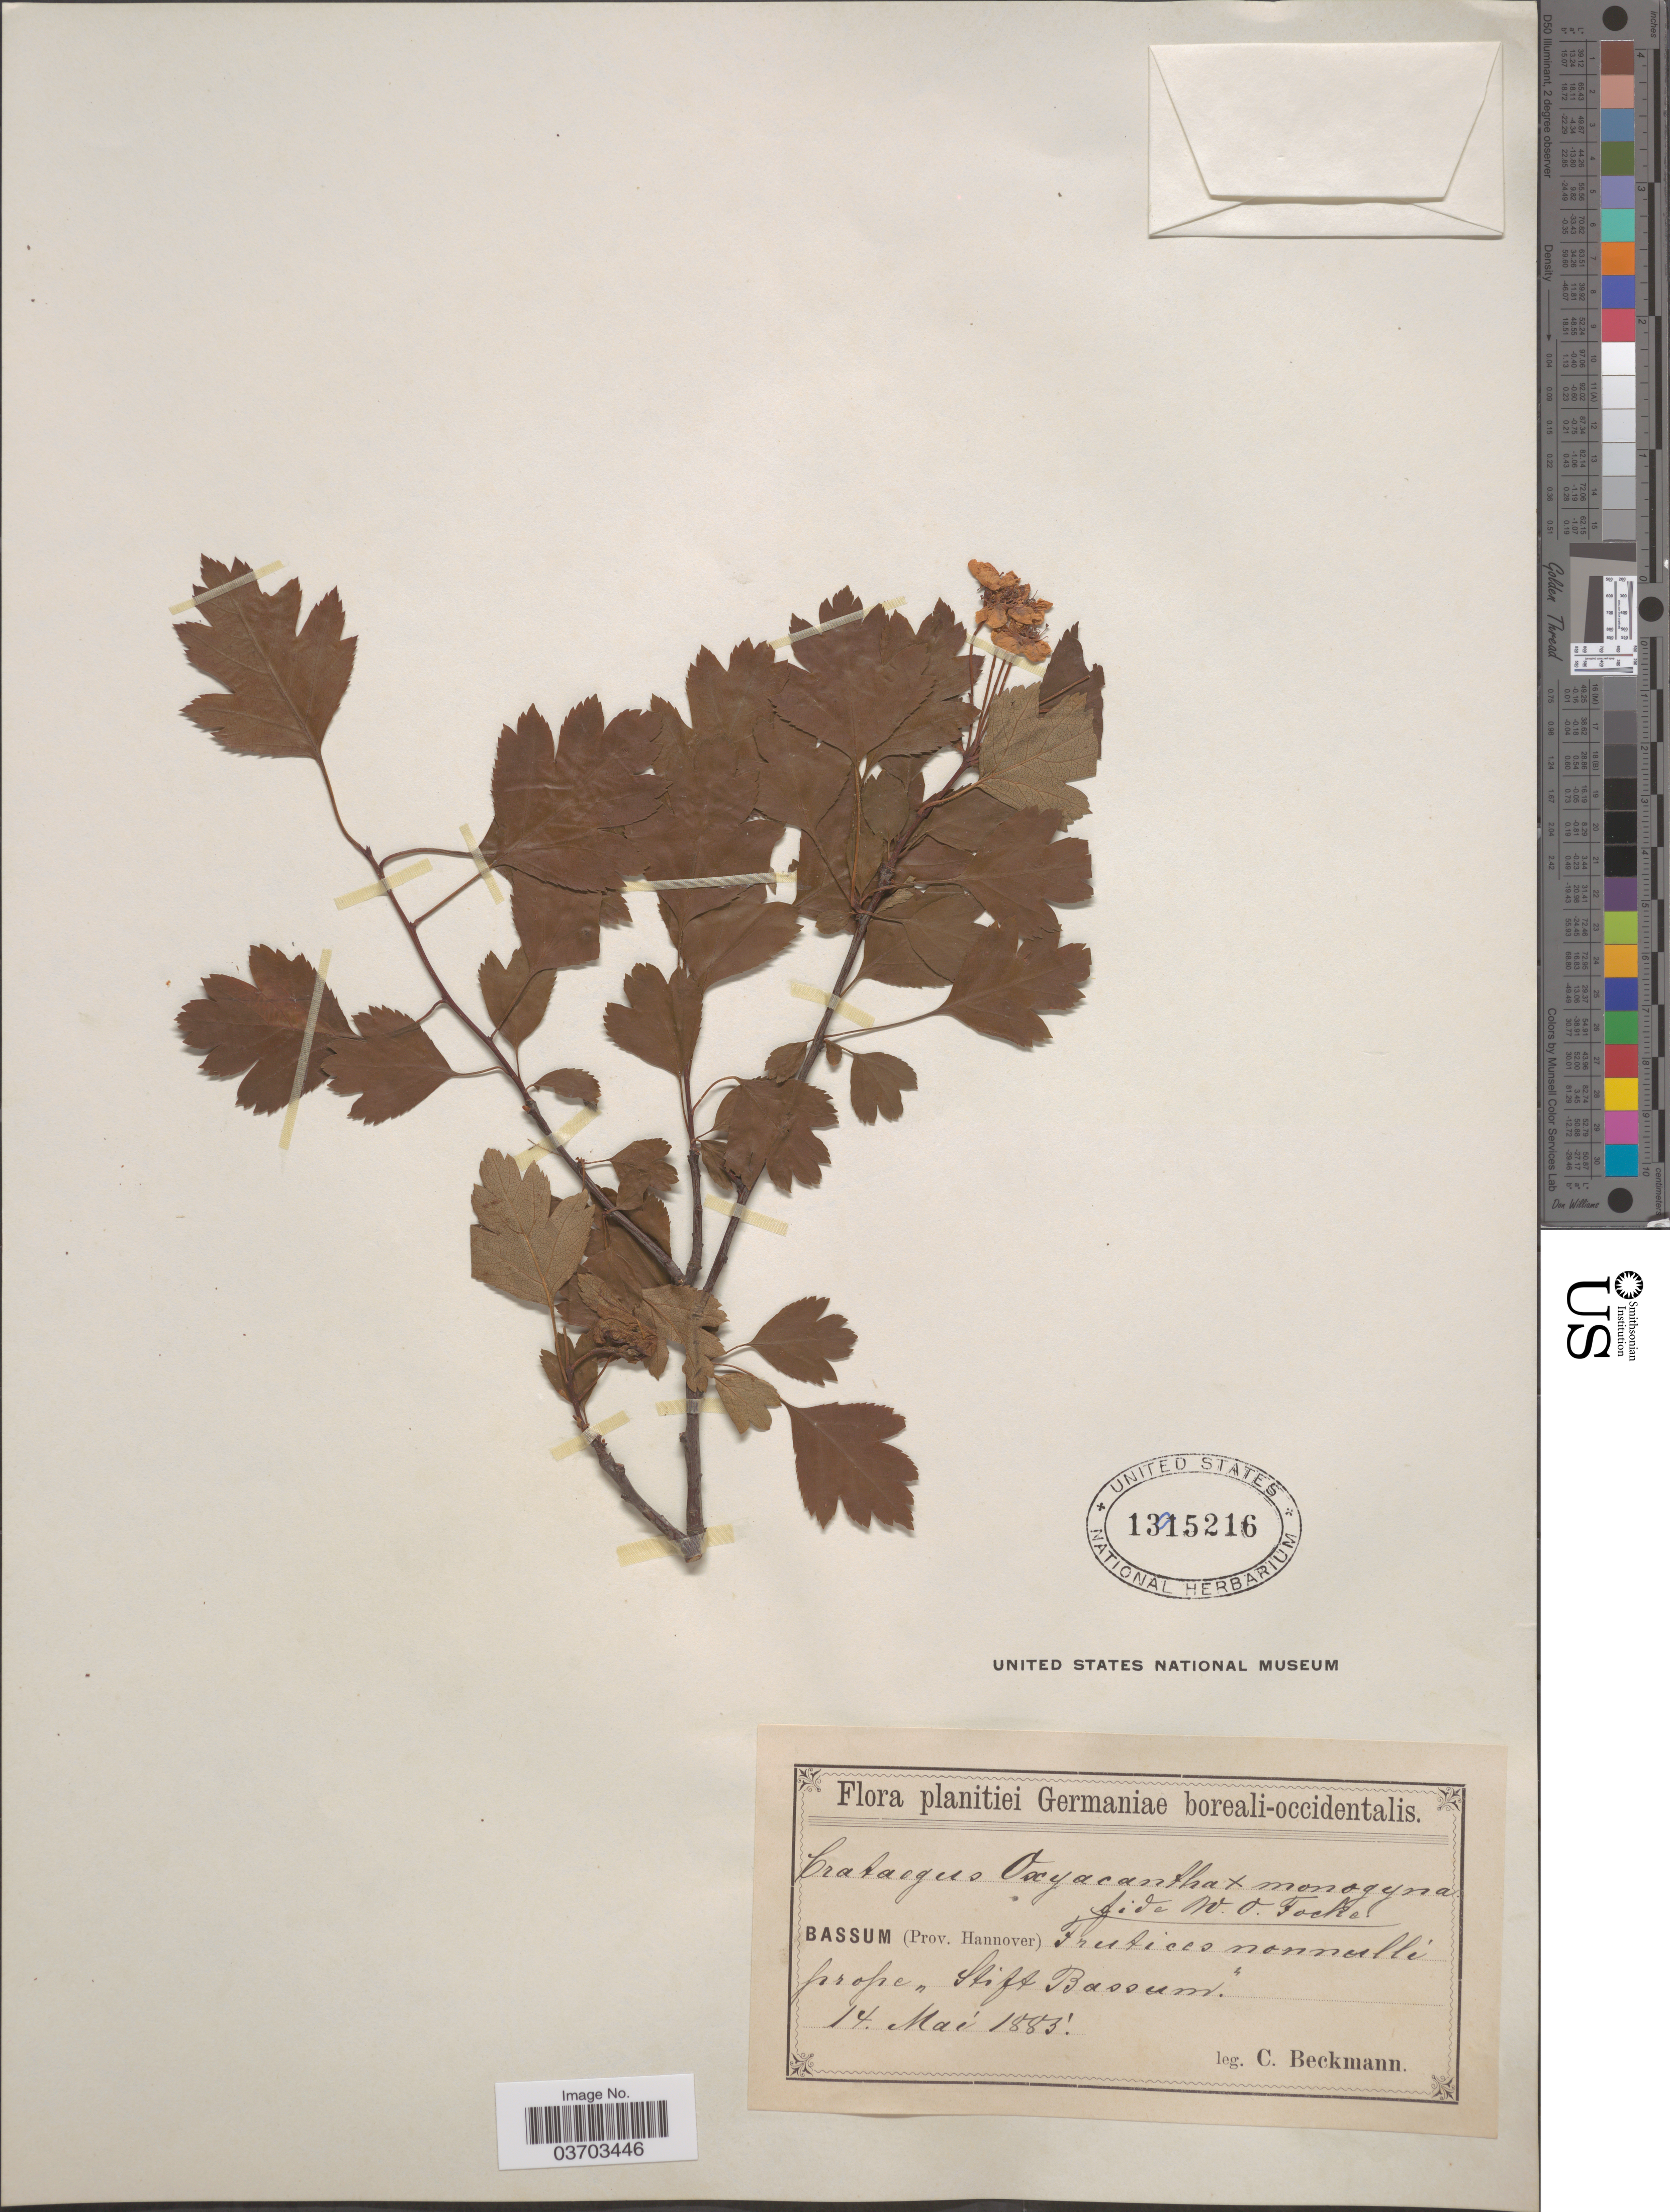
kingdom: Plantae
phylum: Tracheophyta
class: Magnoliopsida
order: Rosales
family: Rosaceae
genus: Crataegus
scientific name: Crataegus rhipidophylla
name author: Gand.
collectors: C. Beckmann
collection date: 1883-05-14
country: Germany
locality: Germaniae boreali-occidentalis. Bassum (Prov. Hannover) Fruticeo nonneallí [interpreted] prope "Cliff Bassum".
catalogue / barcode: US 1395216